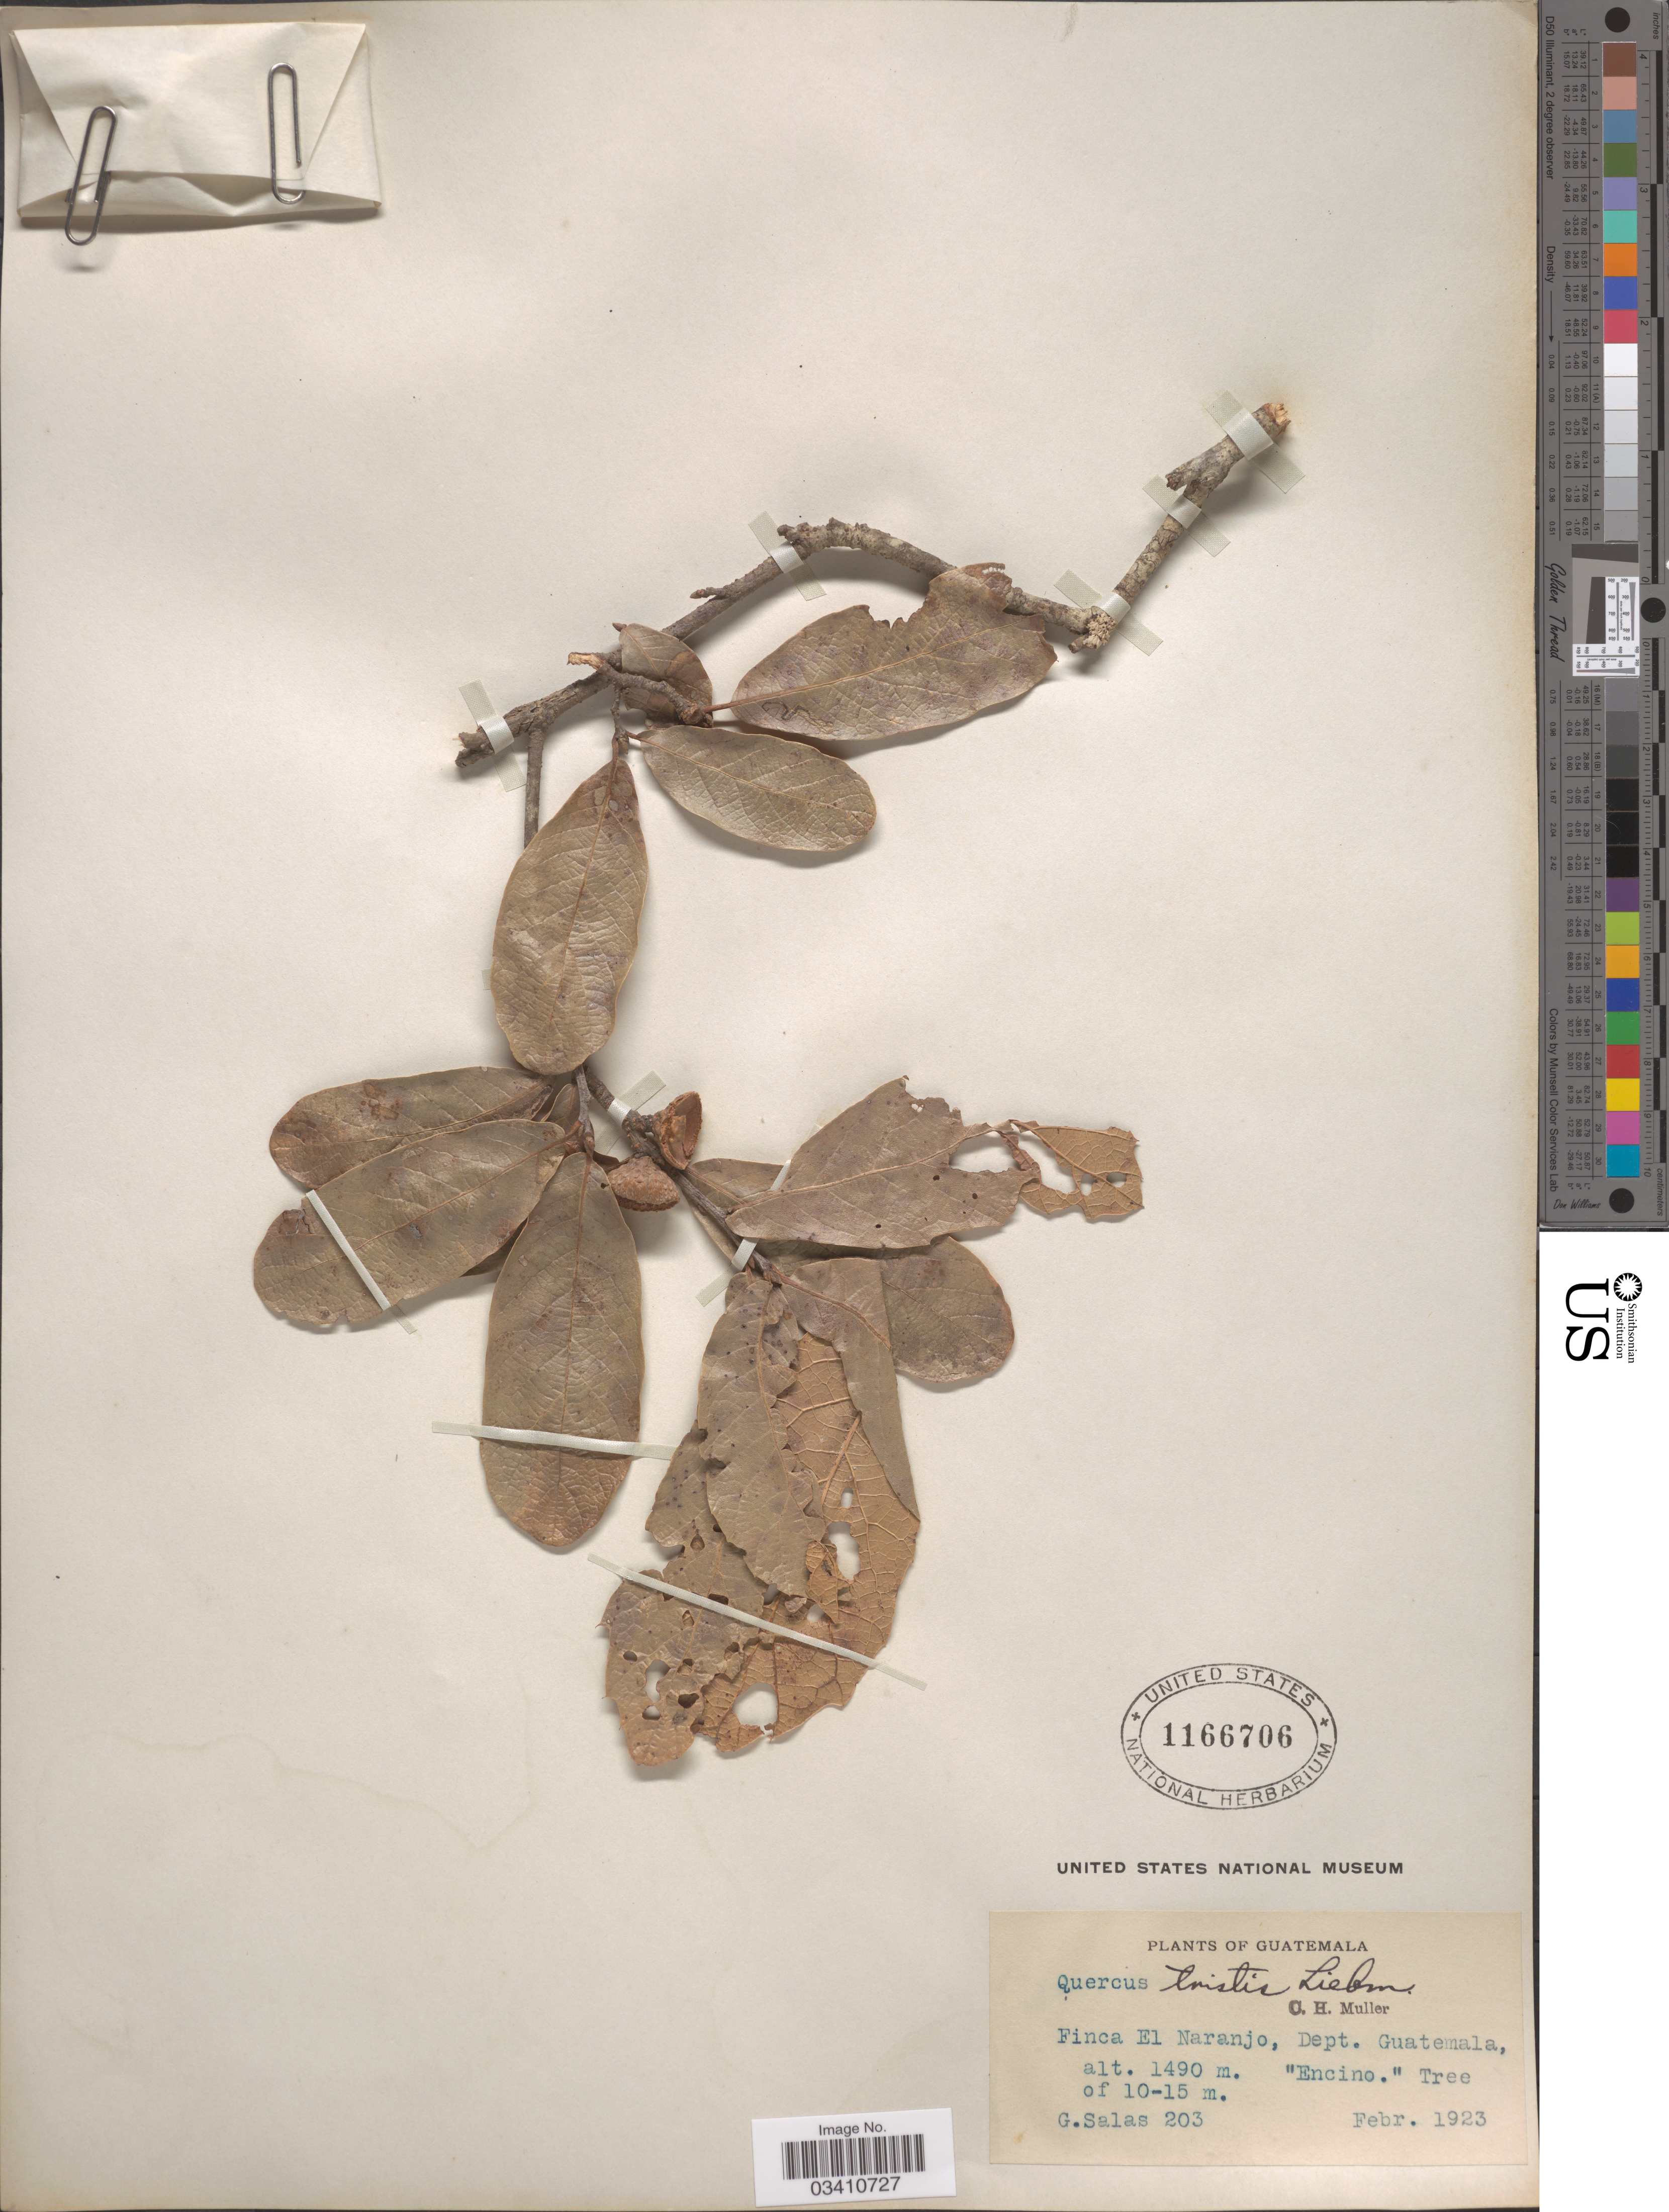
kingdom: Plantae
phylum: Tracheophyta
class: Magnoliopsida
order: Fagales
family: Fagaceae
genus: Quercus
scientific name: Quercus tristis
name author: Liebm.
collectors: G. Salas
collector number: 203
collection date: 1923-02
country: Guatemala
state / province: Guatemala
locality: Finca El Naranjo, Dept. Guatemala.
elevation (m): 1490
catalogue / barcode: US 1166706